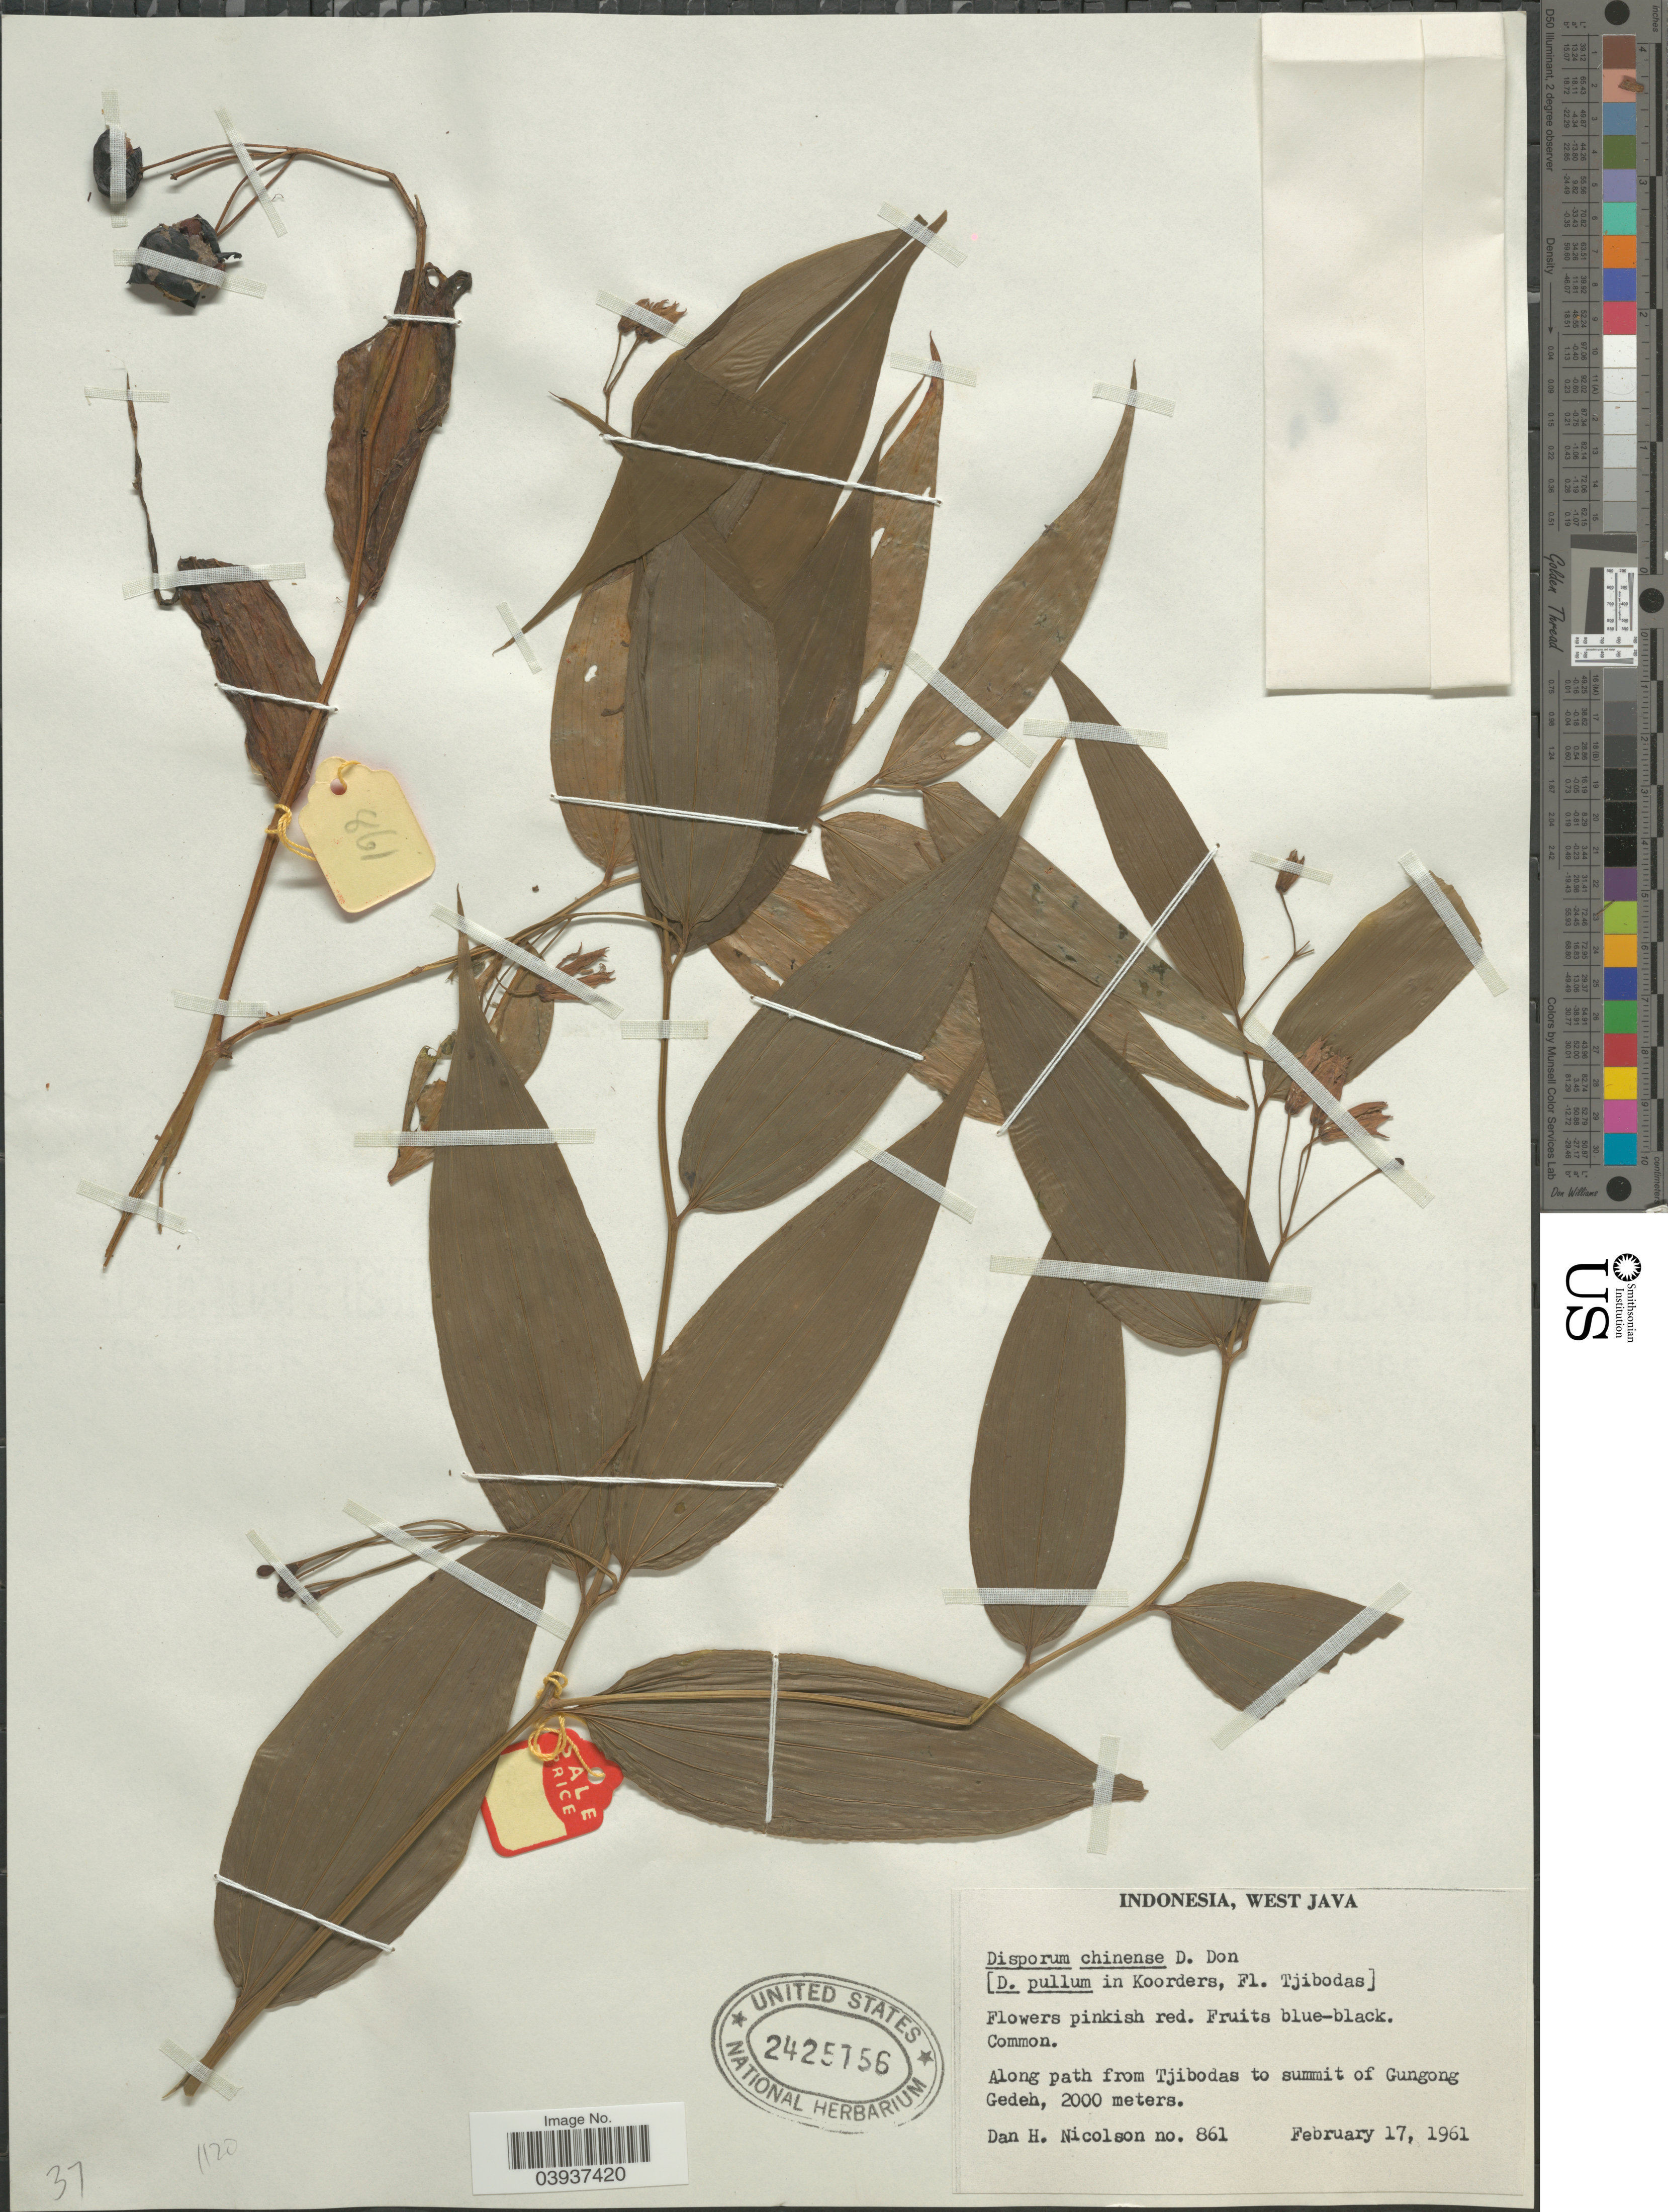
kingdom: Plantae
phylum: Tracheophyta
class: Liliopsida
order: Liliales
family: Colchicaceae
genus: Disporum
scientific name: Disporum chinense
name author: D. Don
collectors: D. H. Nicolson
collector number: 861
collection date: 1961-02-17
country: Indonesia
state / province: Java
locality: West Java. Along path from Tjibodas to summit of Gungong Gedeh.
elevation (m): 2000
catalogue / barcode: US 2425156